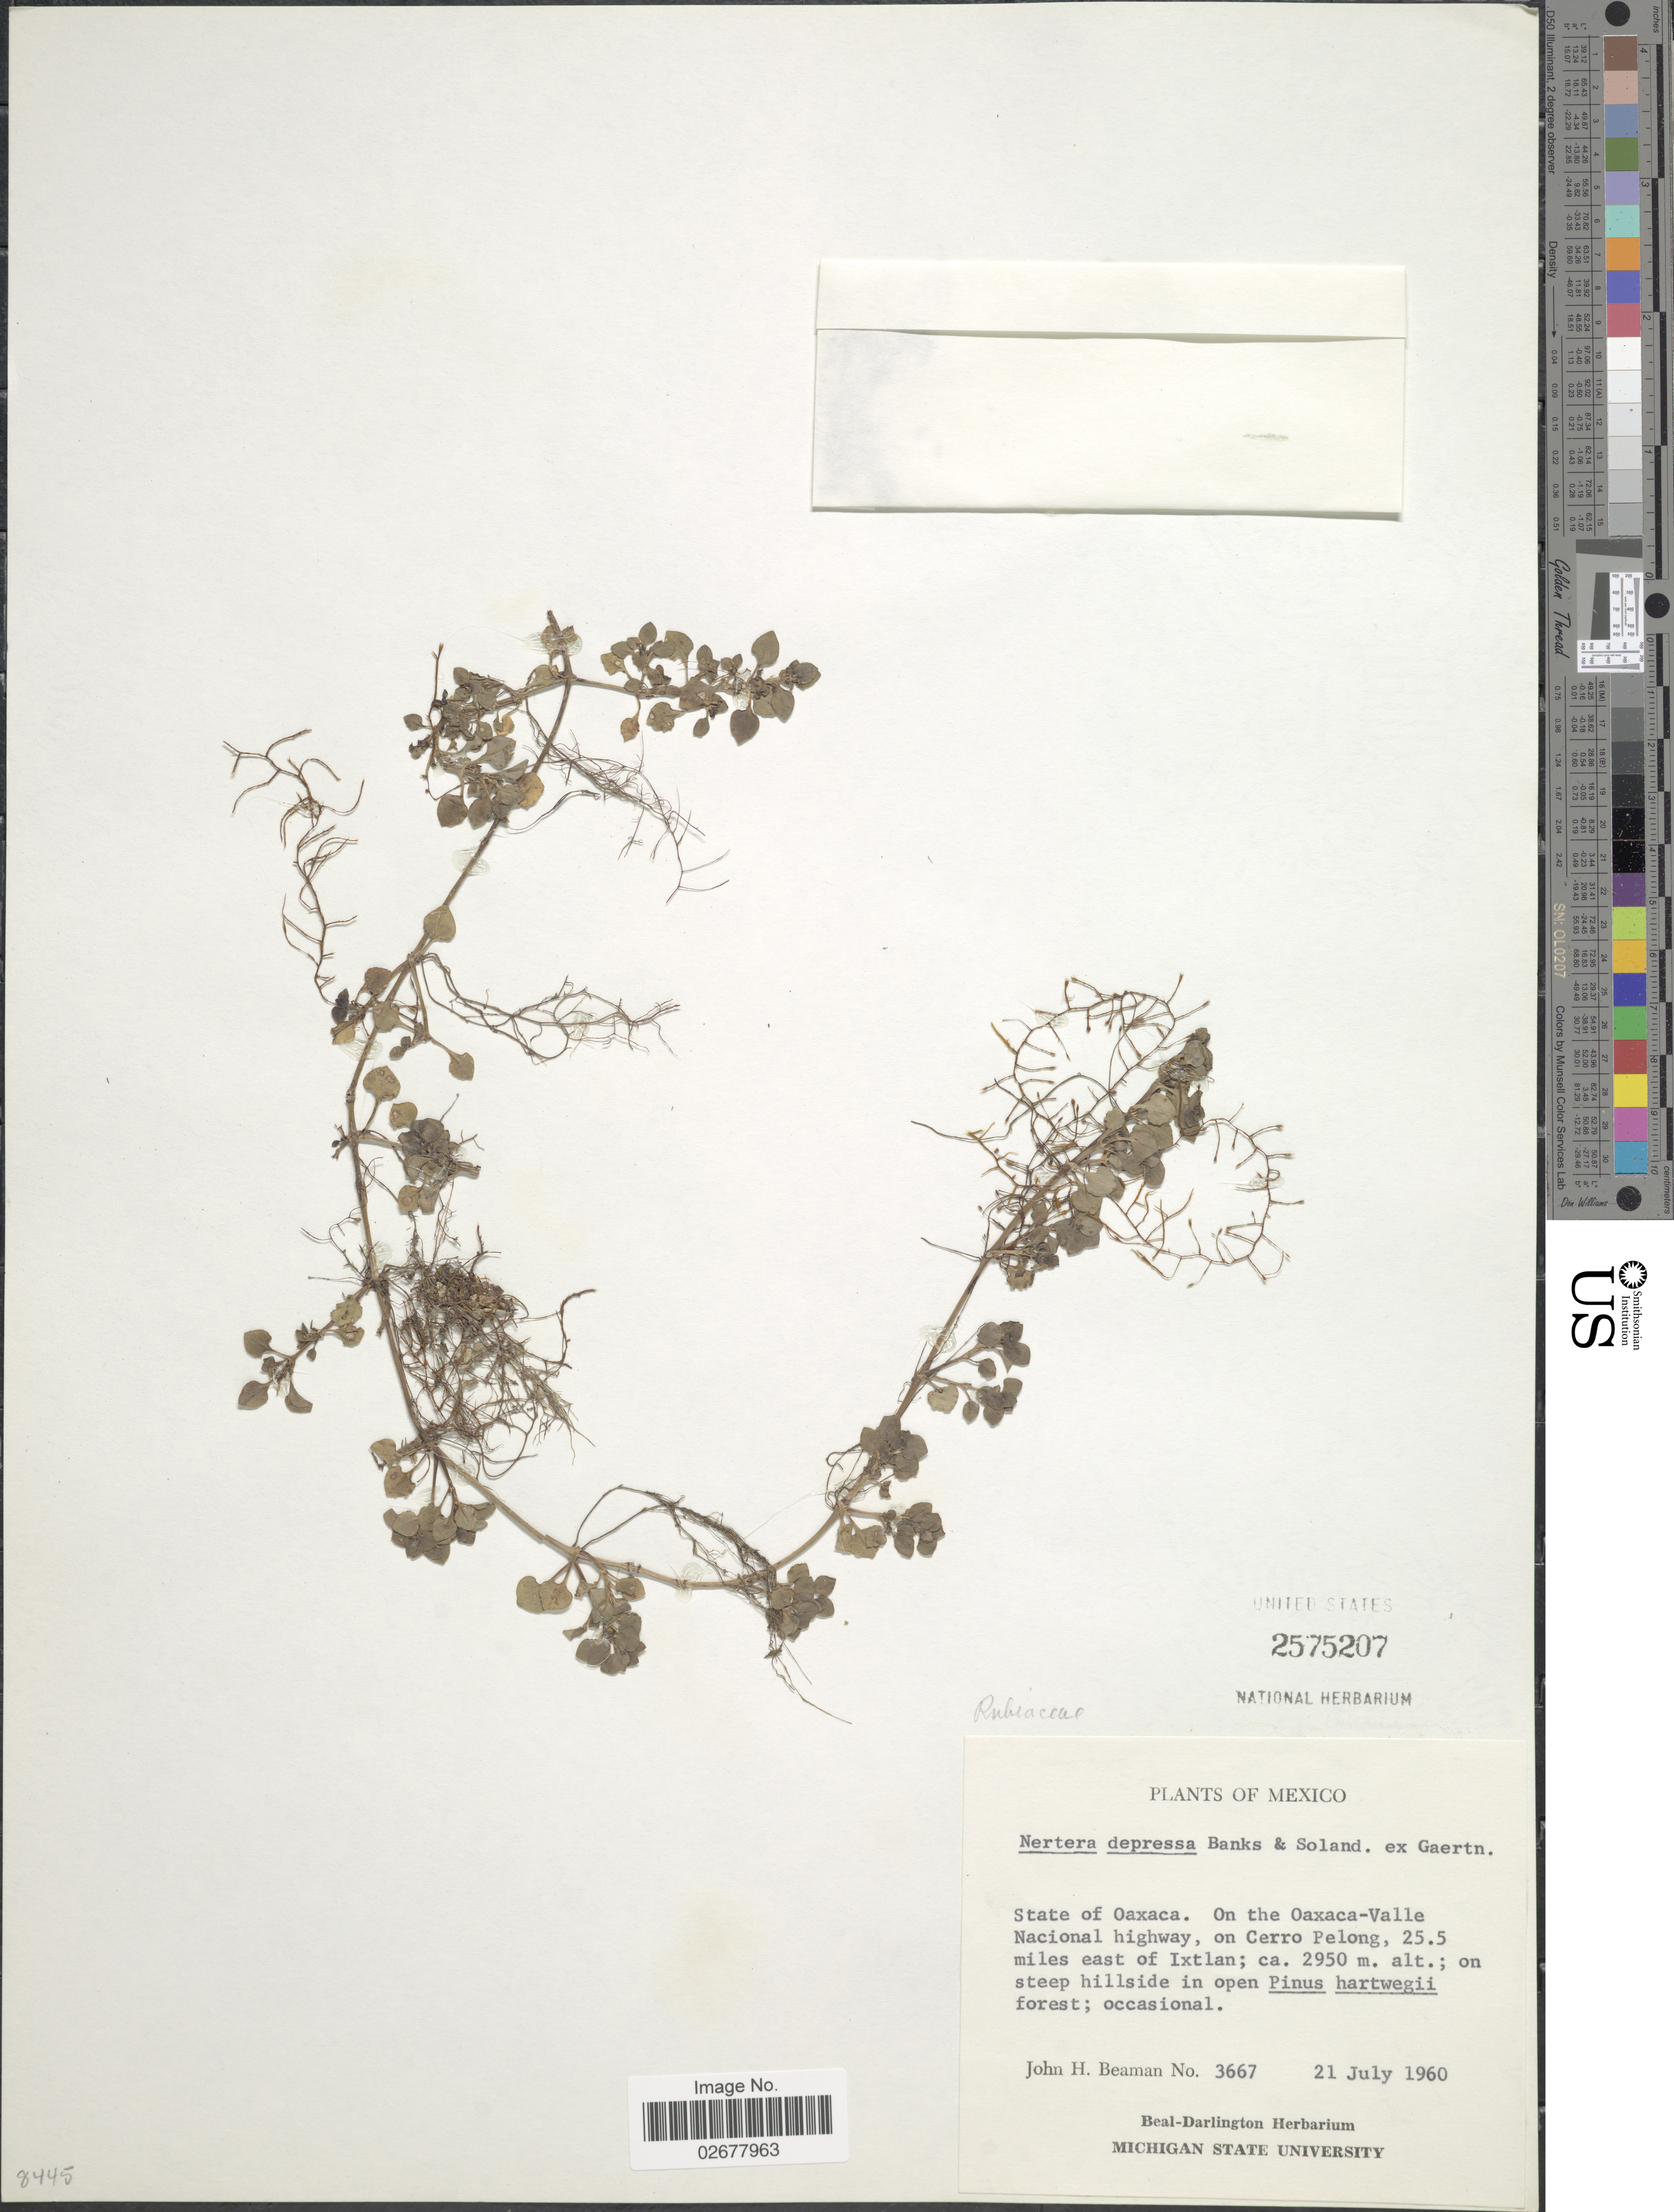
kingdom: Plantae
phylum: Tracheophyta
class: Magnoliopsida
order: Gentianales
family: Rubiaceae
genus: Nertera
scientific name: Nertera depressa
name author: Banks & Sol. ex Gaertn.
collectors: J. H. Beaman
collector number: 3667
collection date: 1960-07-21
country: Mexico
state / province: Oaxaca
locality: On the Oaxaca-Valle Nacional highway, on Cerro Pelong, 25.5 miles east of Ixtlan; on steep hillside in open Pinus hartwegii forest; occasional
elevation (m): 2950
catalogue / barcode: US 2575207